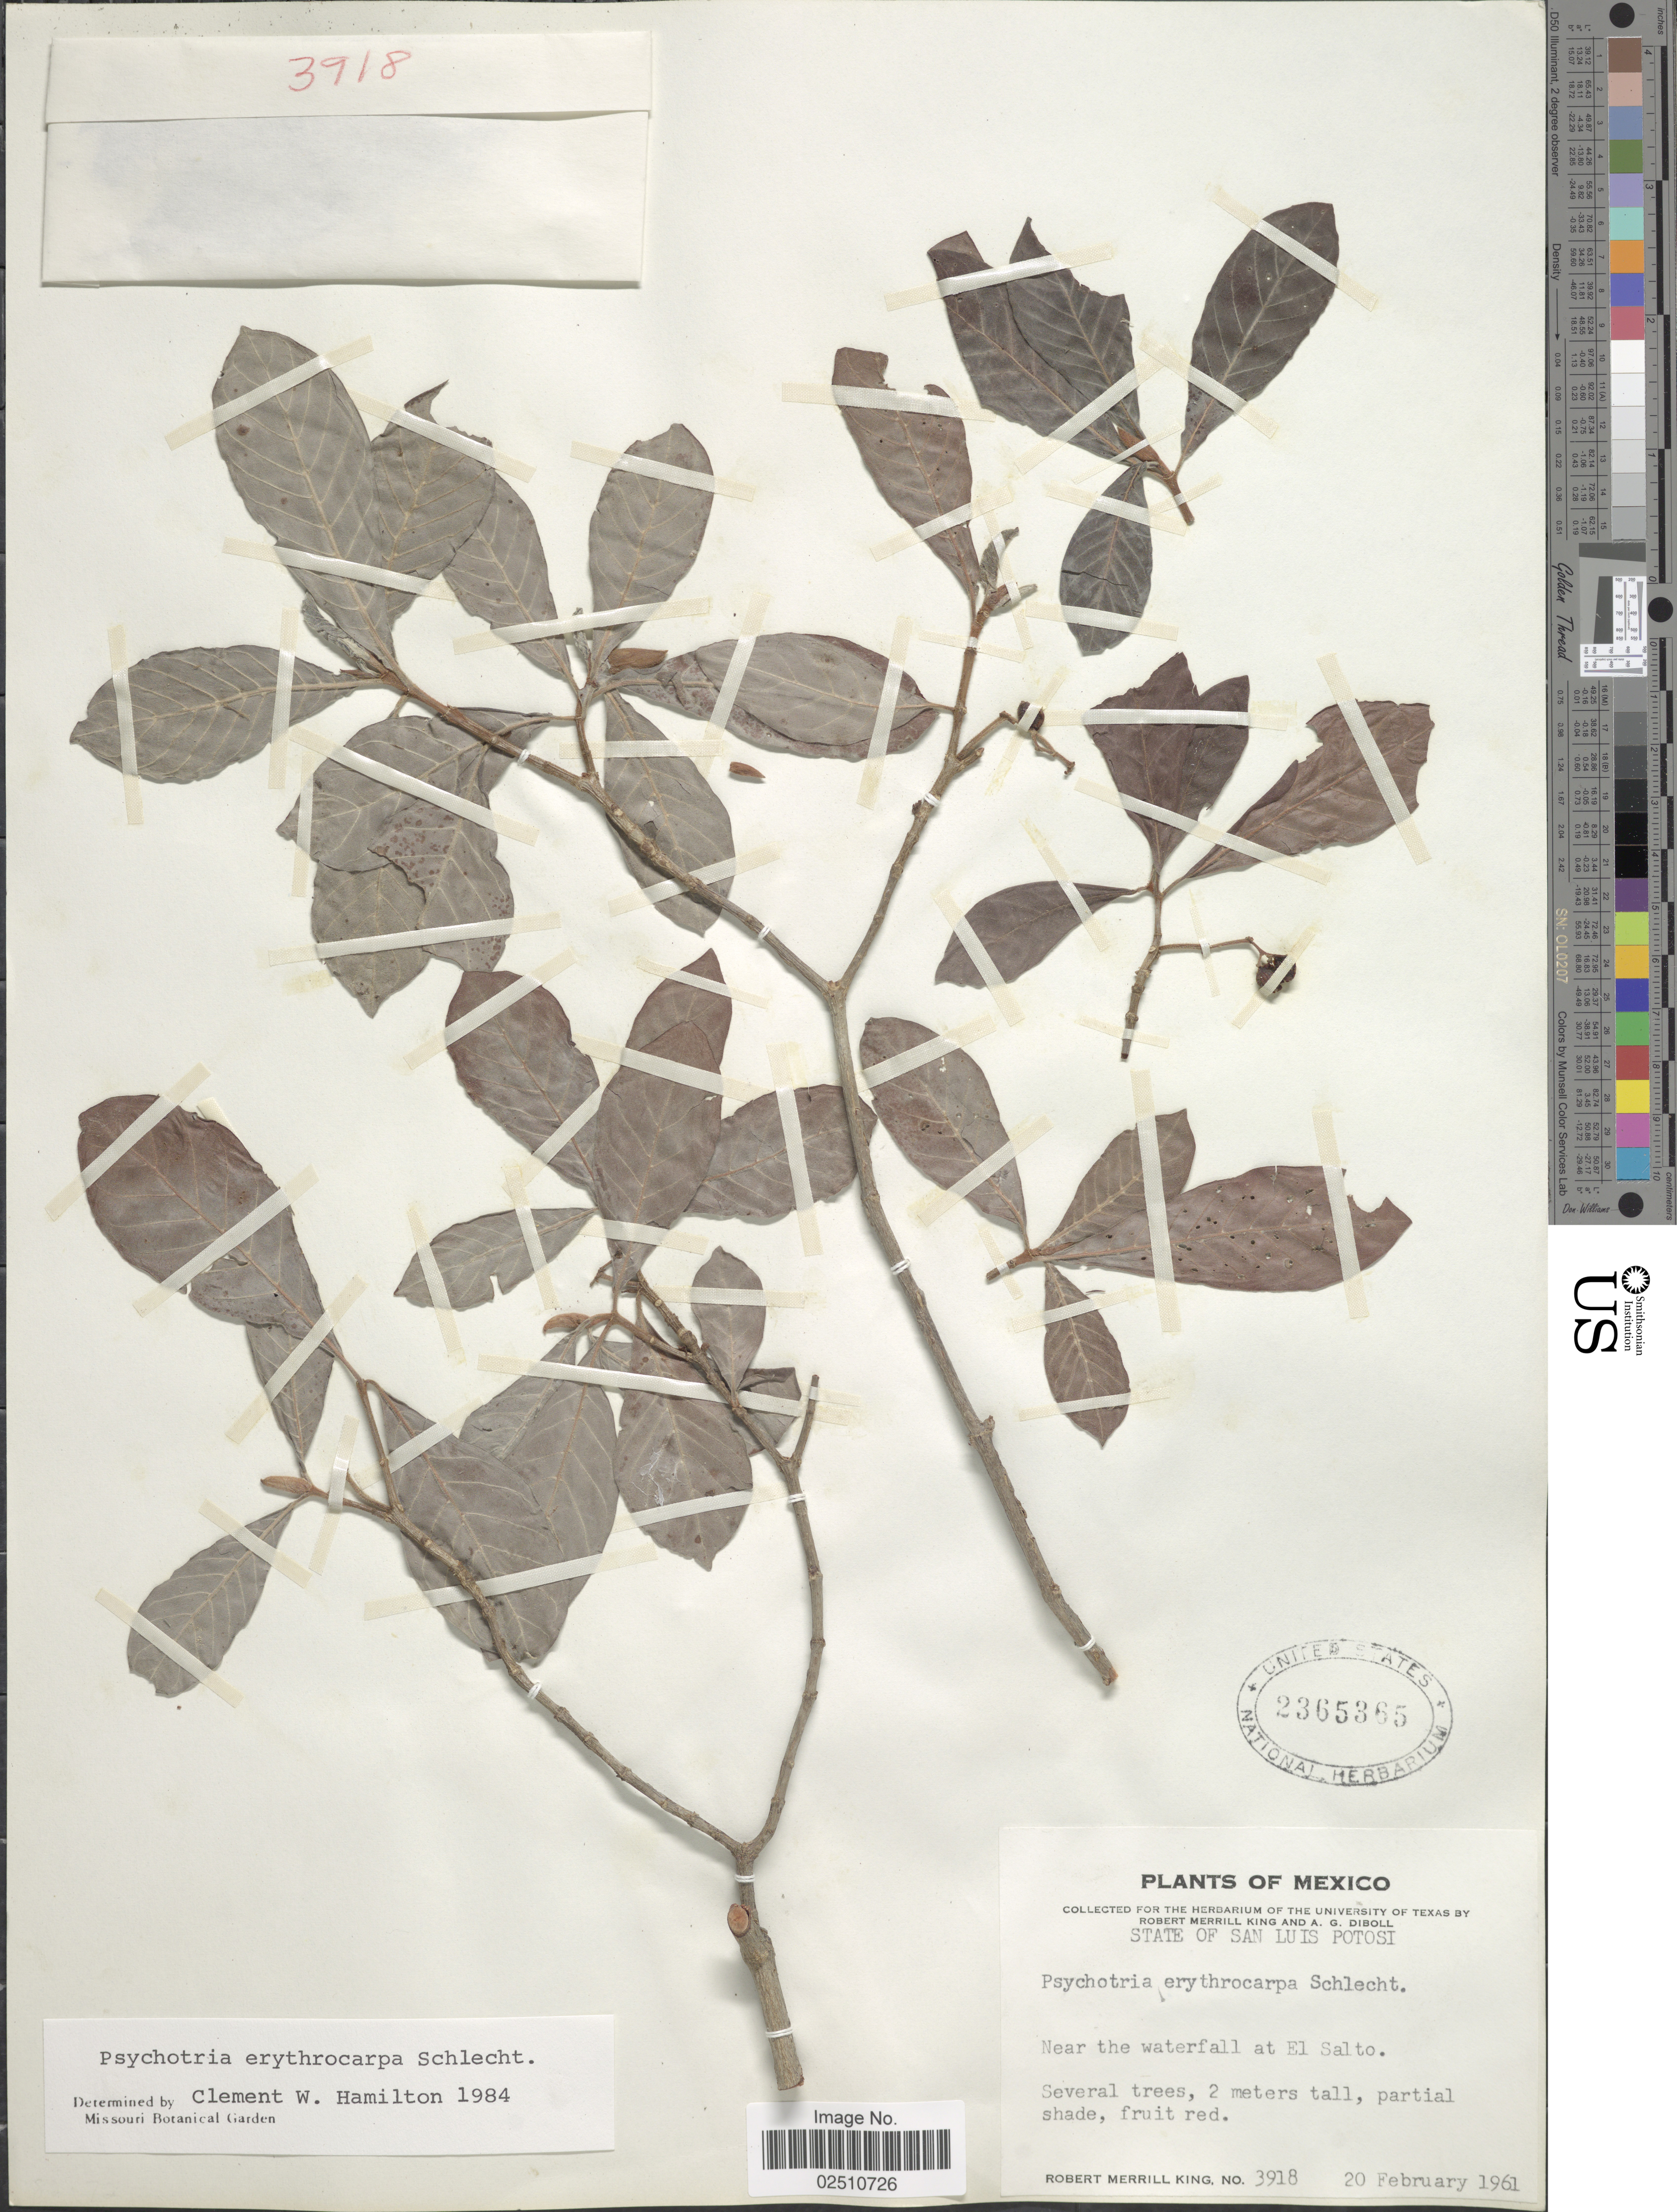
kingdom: Plantae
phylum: Tracheophyta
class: Magnoliopsida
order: Gentianales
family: Rubiaceae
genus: Psychotria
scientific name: Psychotria erythrocarpa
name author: Schltdl.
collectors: R. M. King & A. Diboll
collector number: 3918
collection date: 1961-02-20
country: Mexico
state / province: San Luis Potosí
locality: Near the waterfall at El Salto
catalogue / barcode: US 2365365